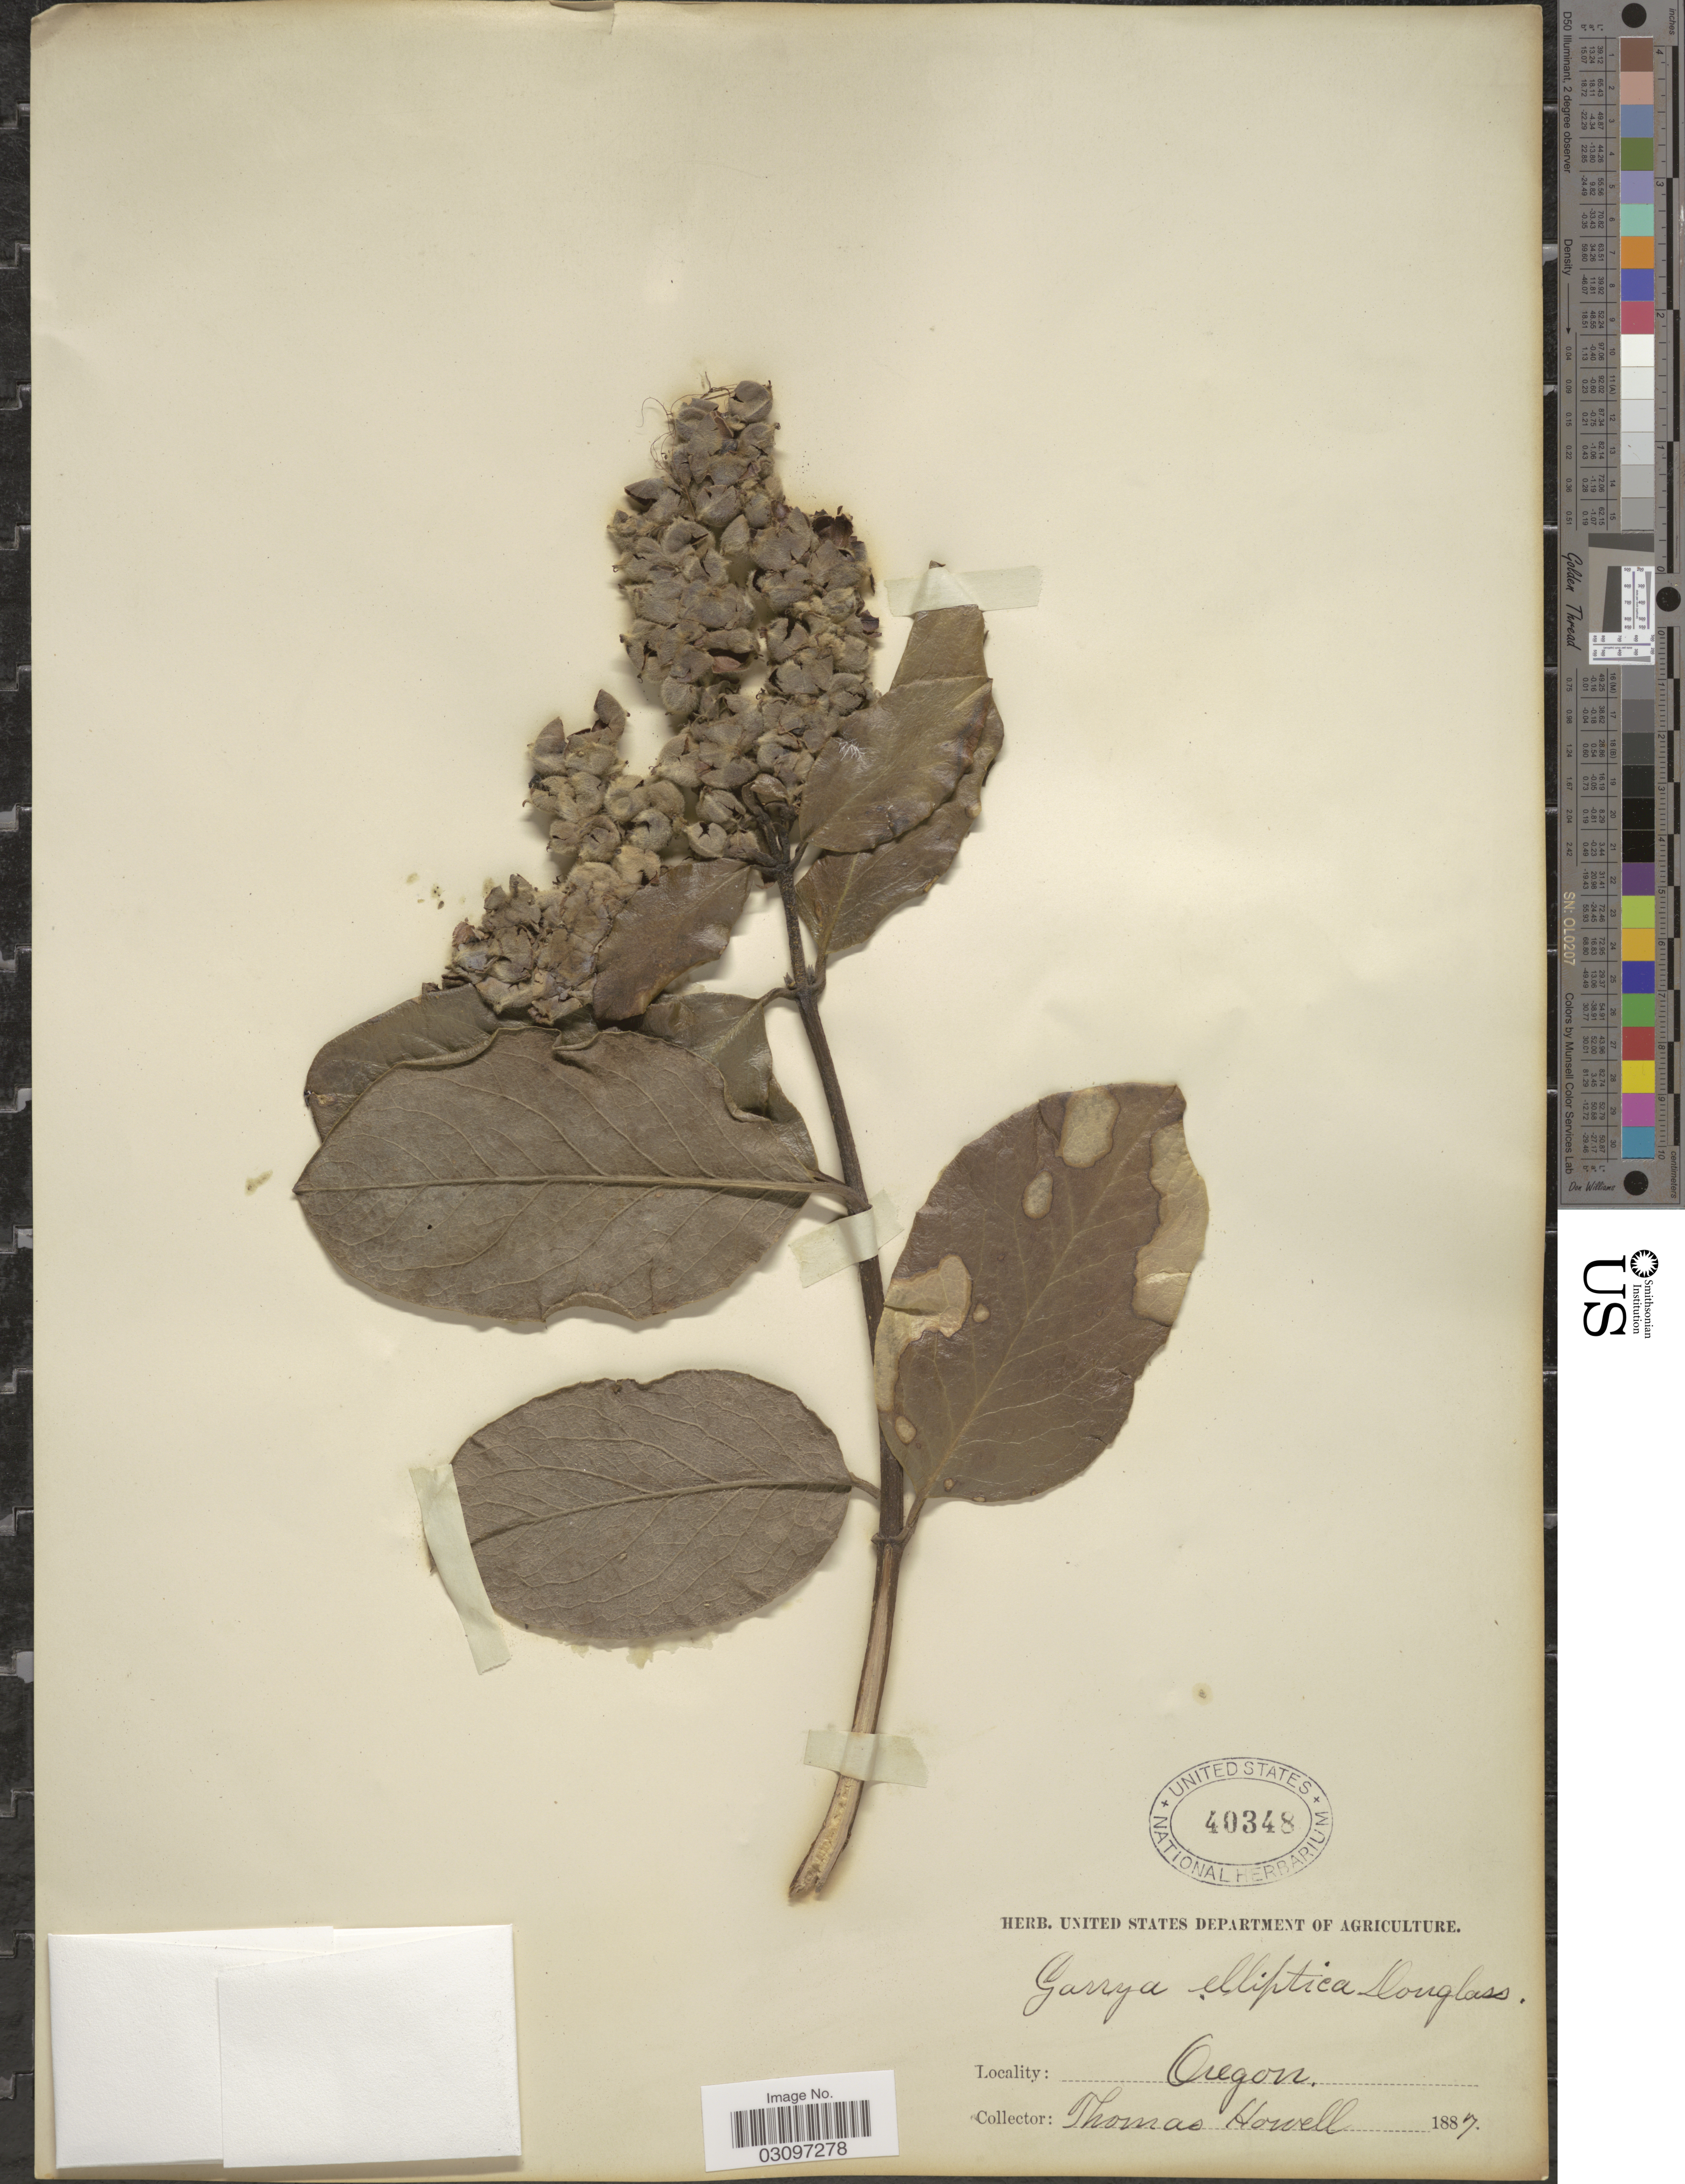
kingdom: Plantae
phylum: Tracheophyta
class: Magnoliopsida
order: Garryales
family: Garryaceae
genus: Garrya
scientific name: Garrya elliptica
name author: Douglas ex Lindl.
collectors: T. Howell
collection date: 1887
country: United States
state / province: Oregon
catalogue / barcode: US 40348